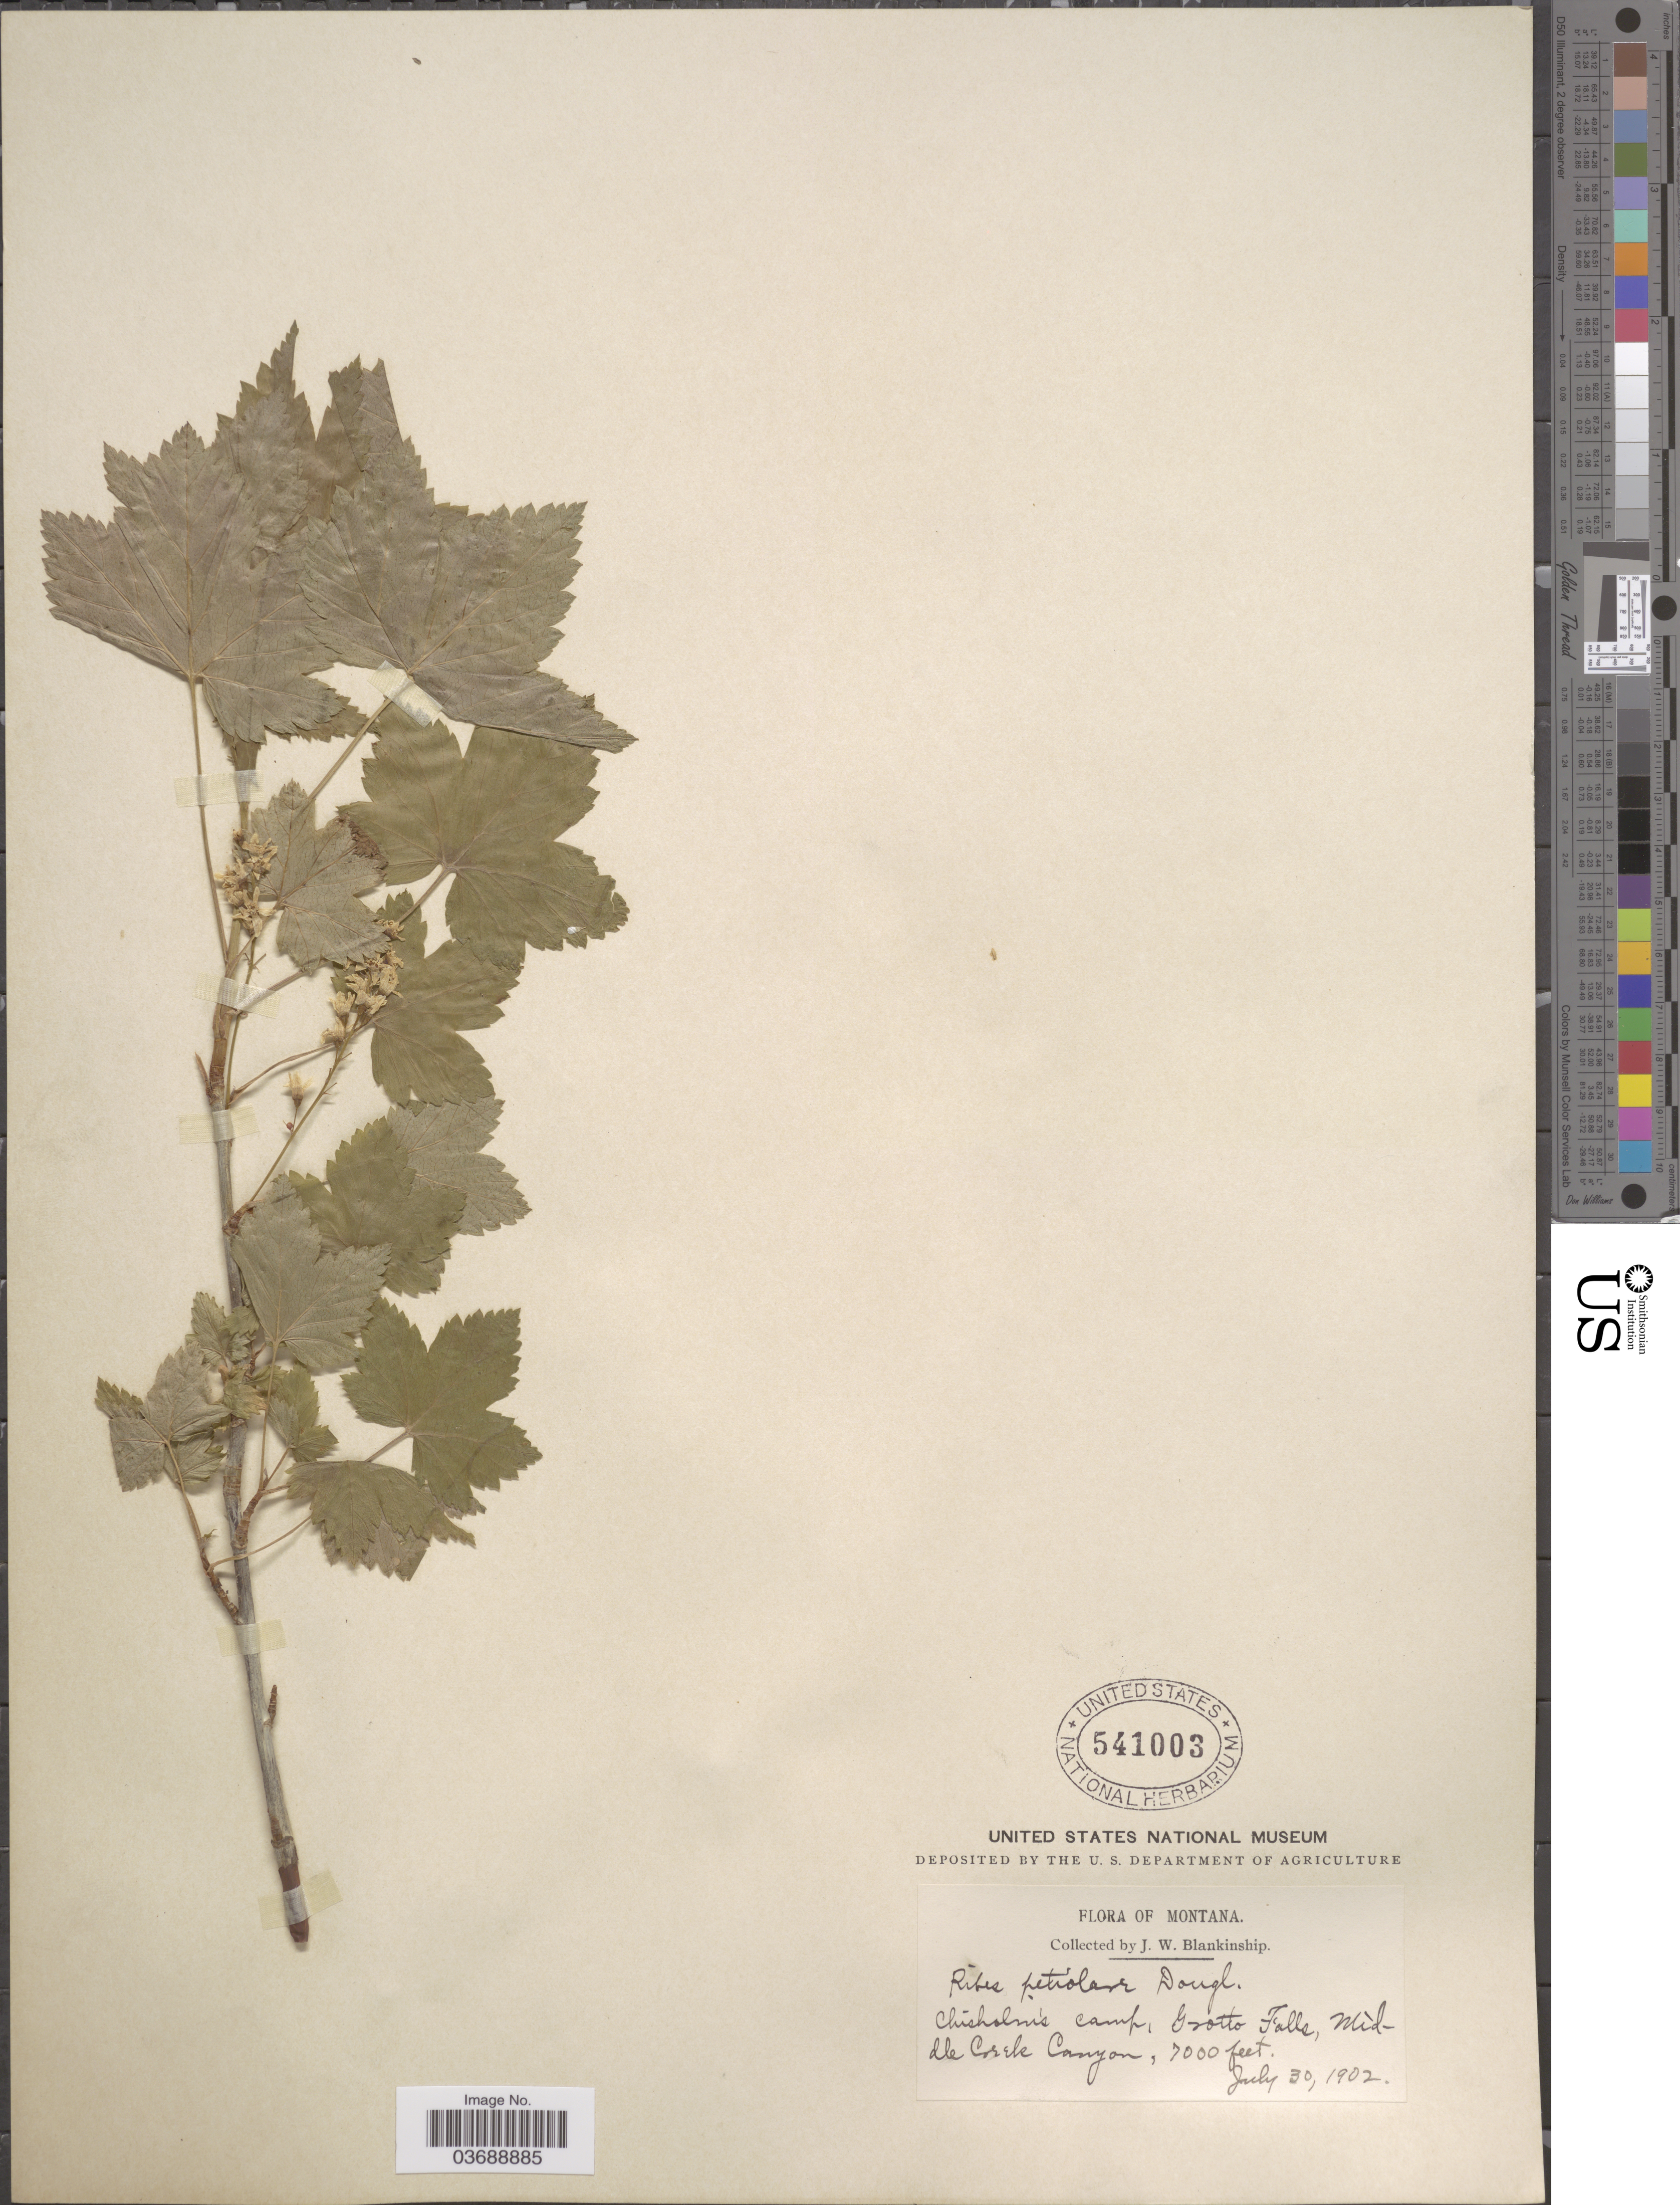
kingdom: Plantae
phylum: Tracheophyta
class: Magnoliopsida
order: Saxifragales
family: Grossulariaceae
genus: Ribes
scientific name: Ribes petiolare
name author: Douglas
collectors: J. W. Blankinship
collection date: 1902-07-30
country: United States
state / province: Montana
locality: Chisholm's Camp, Grotto Falls, Middle Creek Canyon.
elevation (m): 2134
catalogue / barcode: US 541003